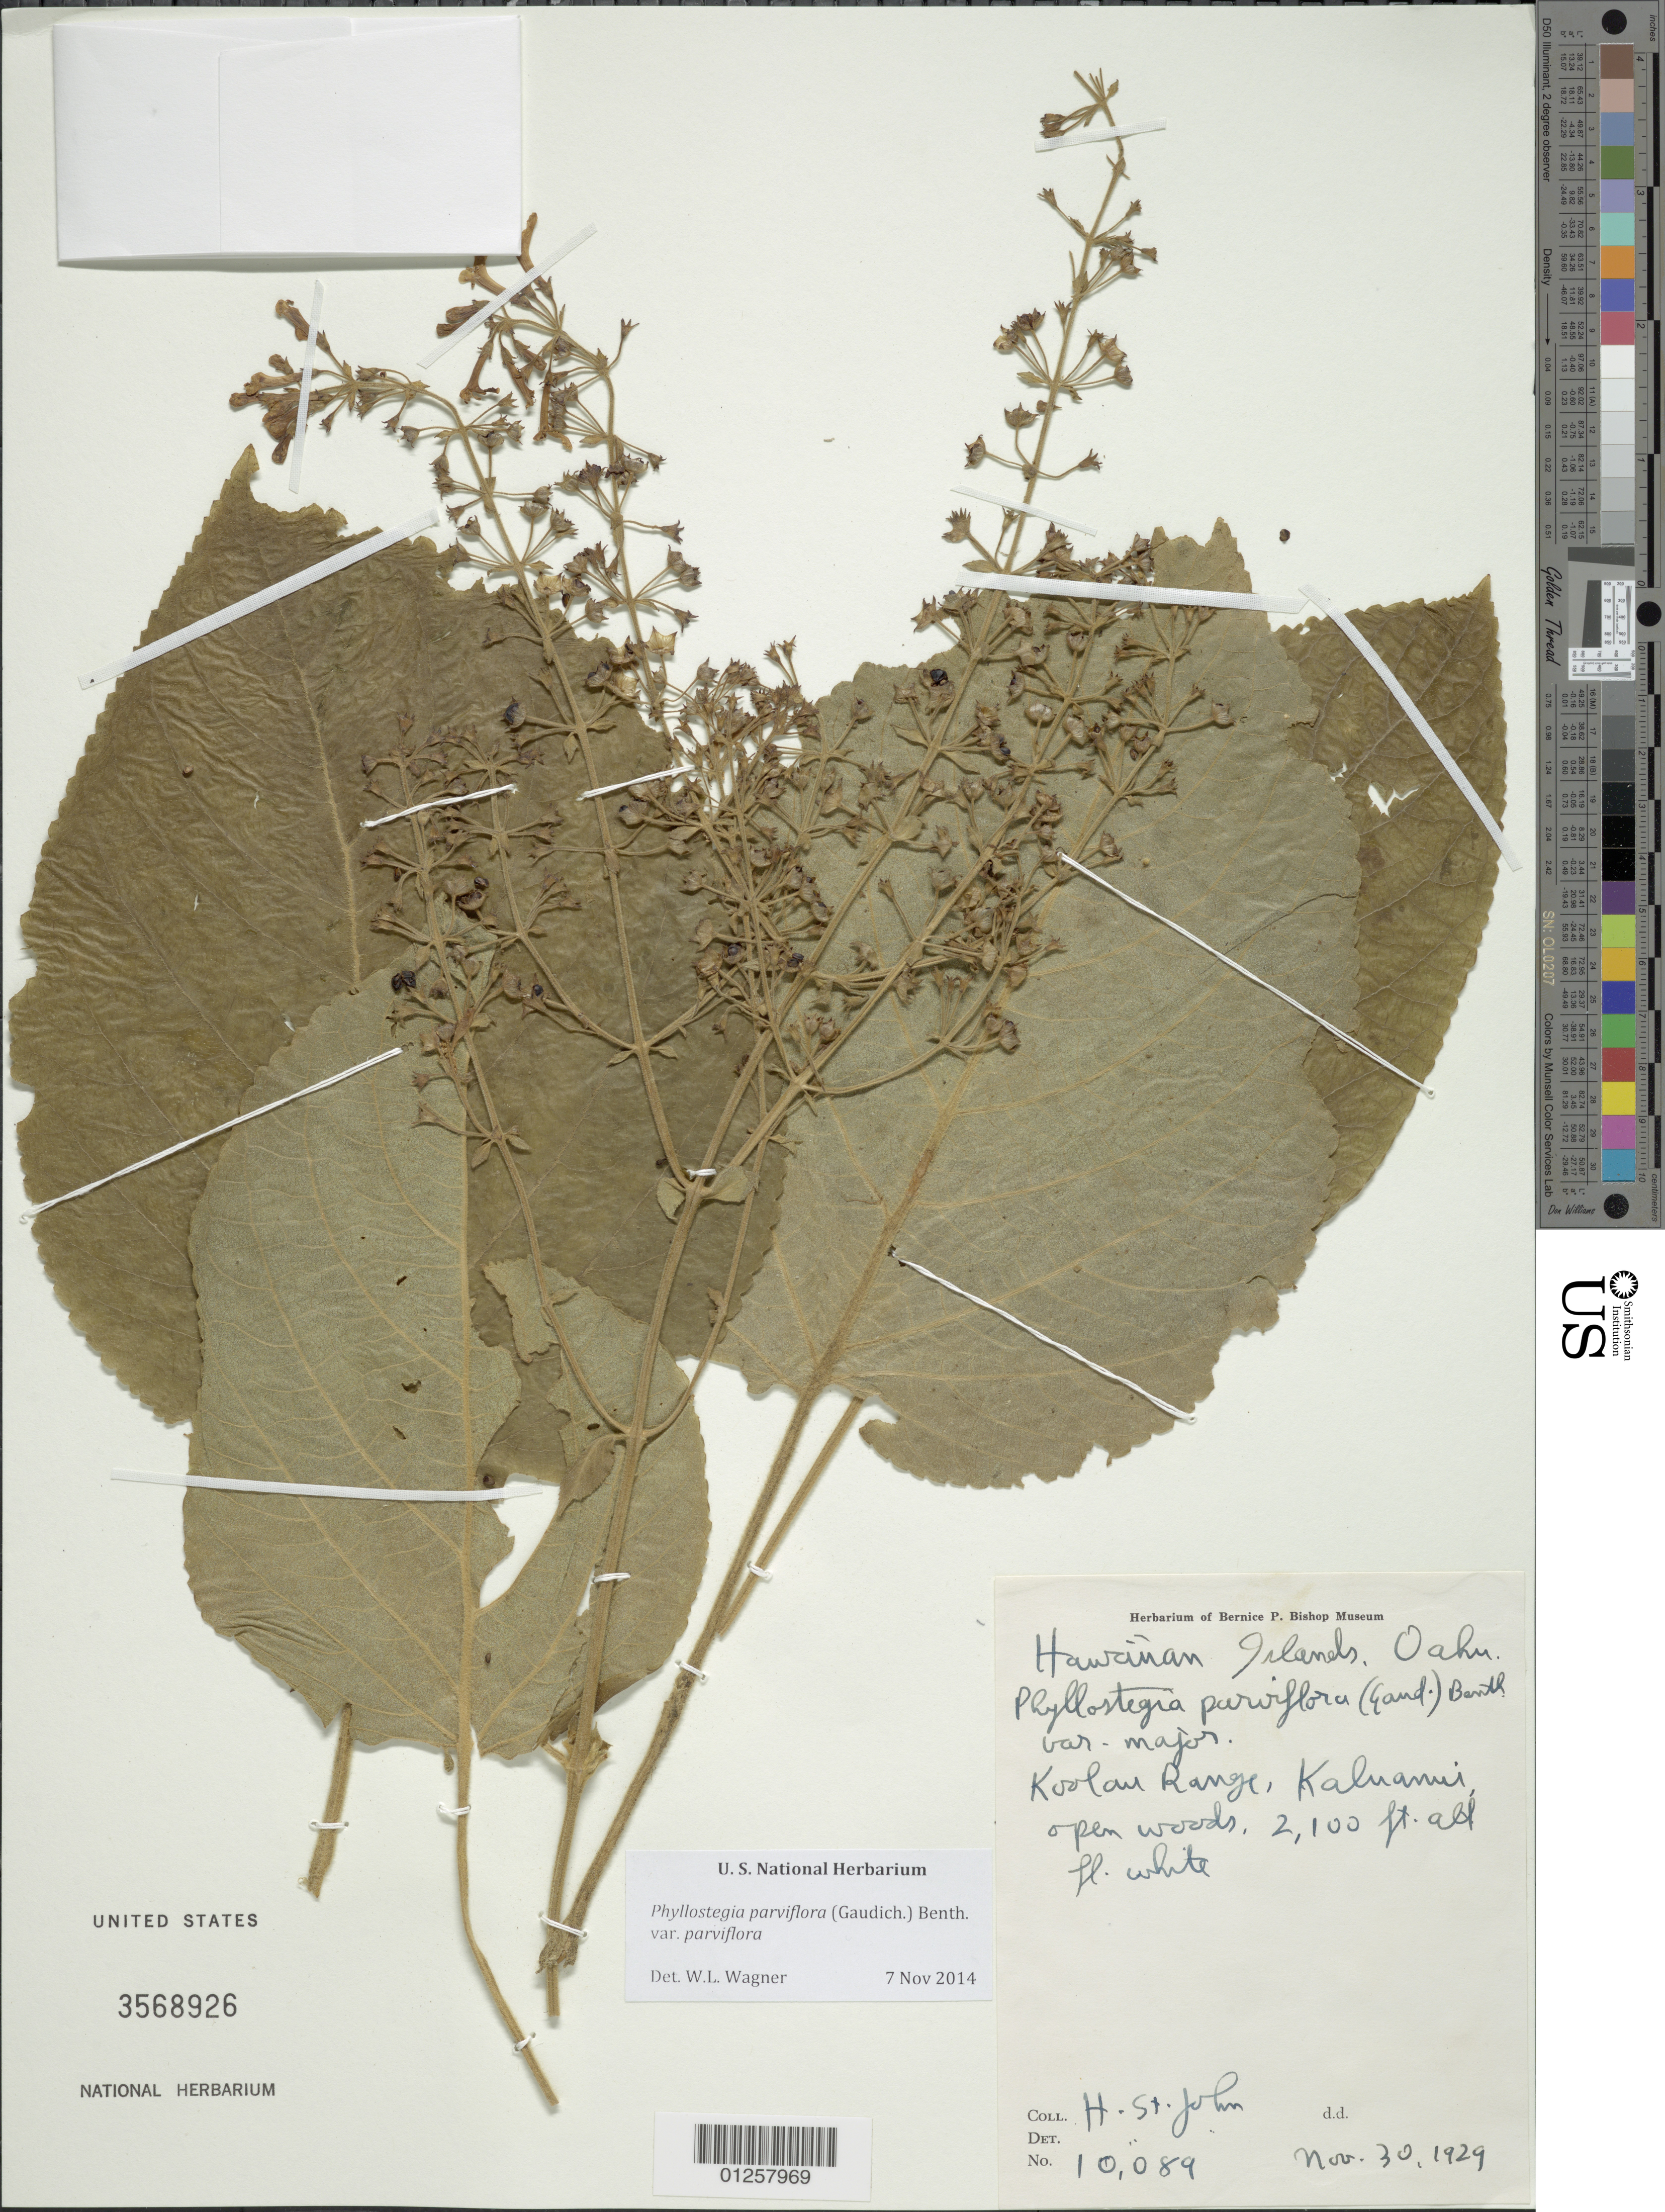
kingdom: Plantae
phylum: Tracheophyta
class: Magnoliopsida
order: Lamiales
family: Lamiaceae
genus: Phyllostegia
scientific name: Phyllostegia parviflora var. parviflora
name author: (Gaudich.) Benth.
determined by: Wagner, W. L., (BOT), Smithsonian Institution - National Museum of Natural History (UNITED STATES)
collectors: H. St. John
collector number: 10089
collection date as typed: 30 Nov 1929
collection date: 1929-11-30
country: United States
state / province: Hawaii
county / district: Honolulu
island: Oahu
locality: Koolan Range, Kaluanui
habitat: Open woods.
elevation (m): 640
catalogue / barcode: US 3668926